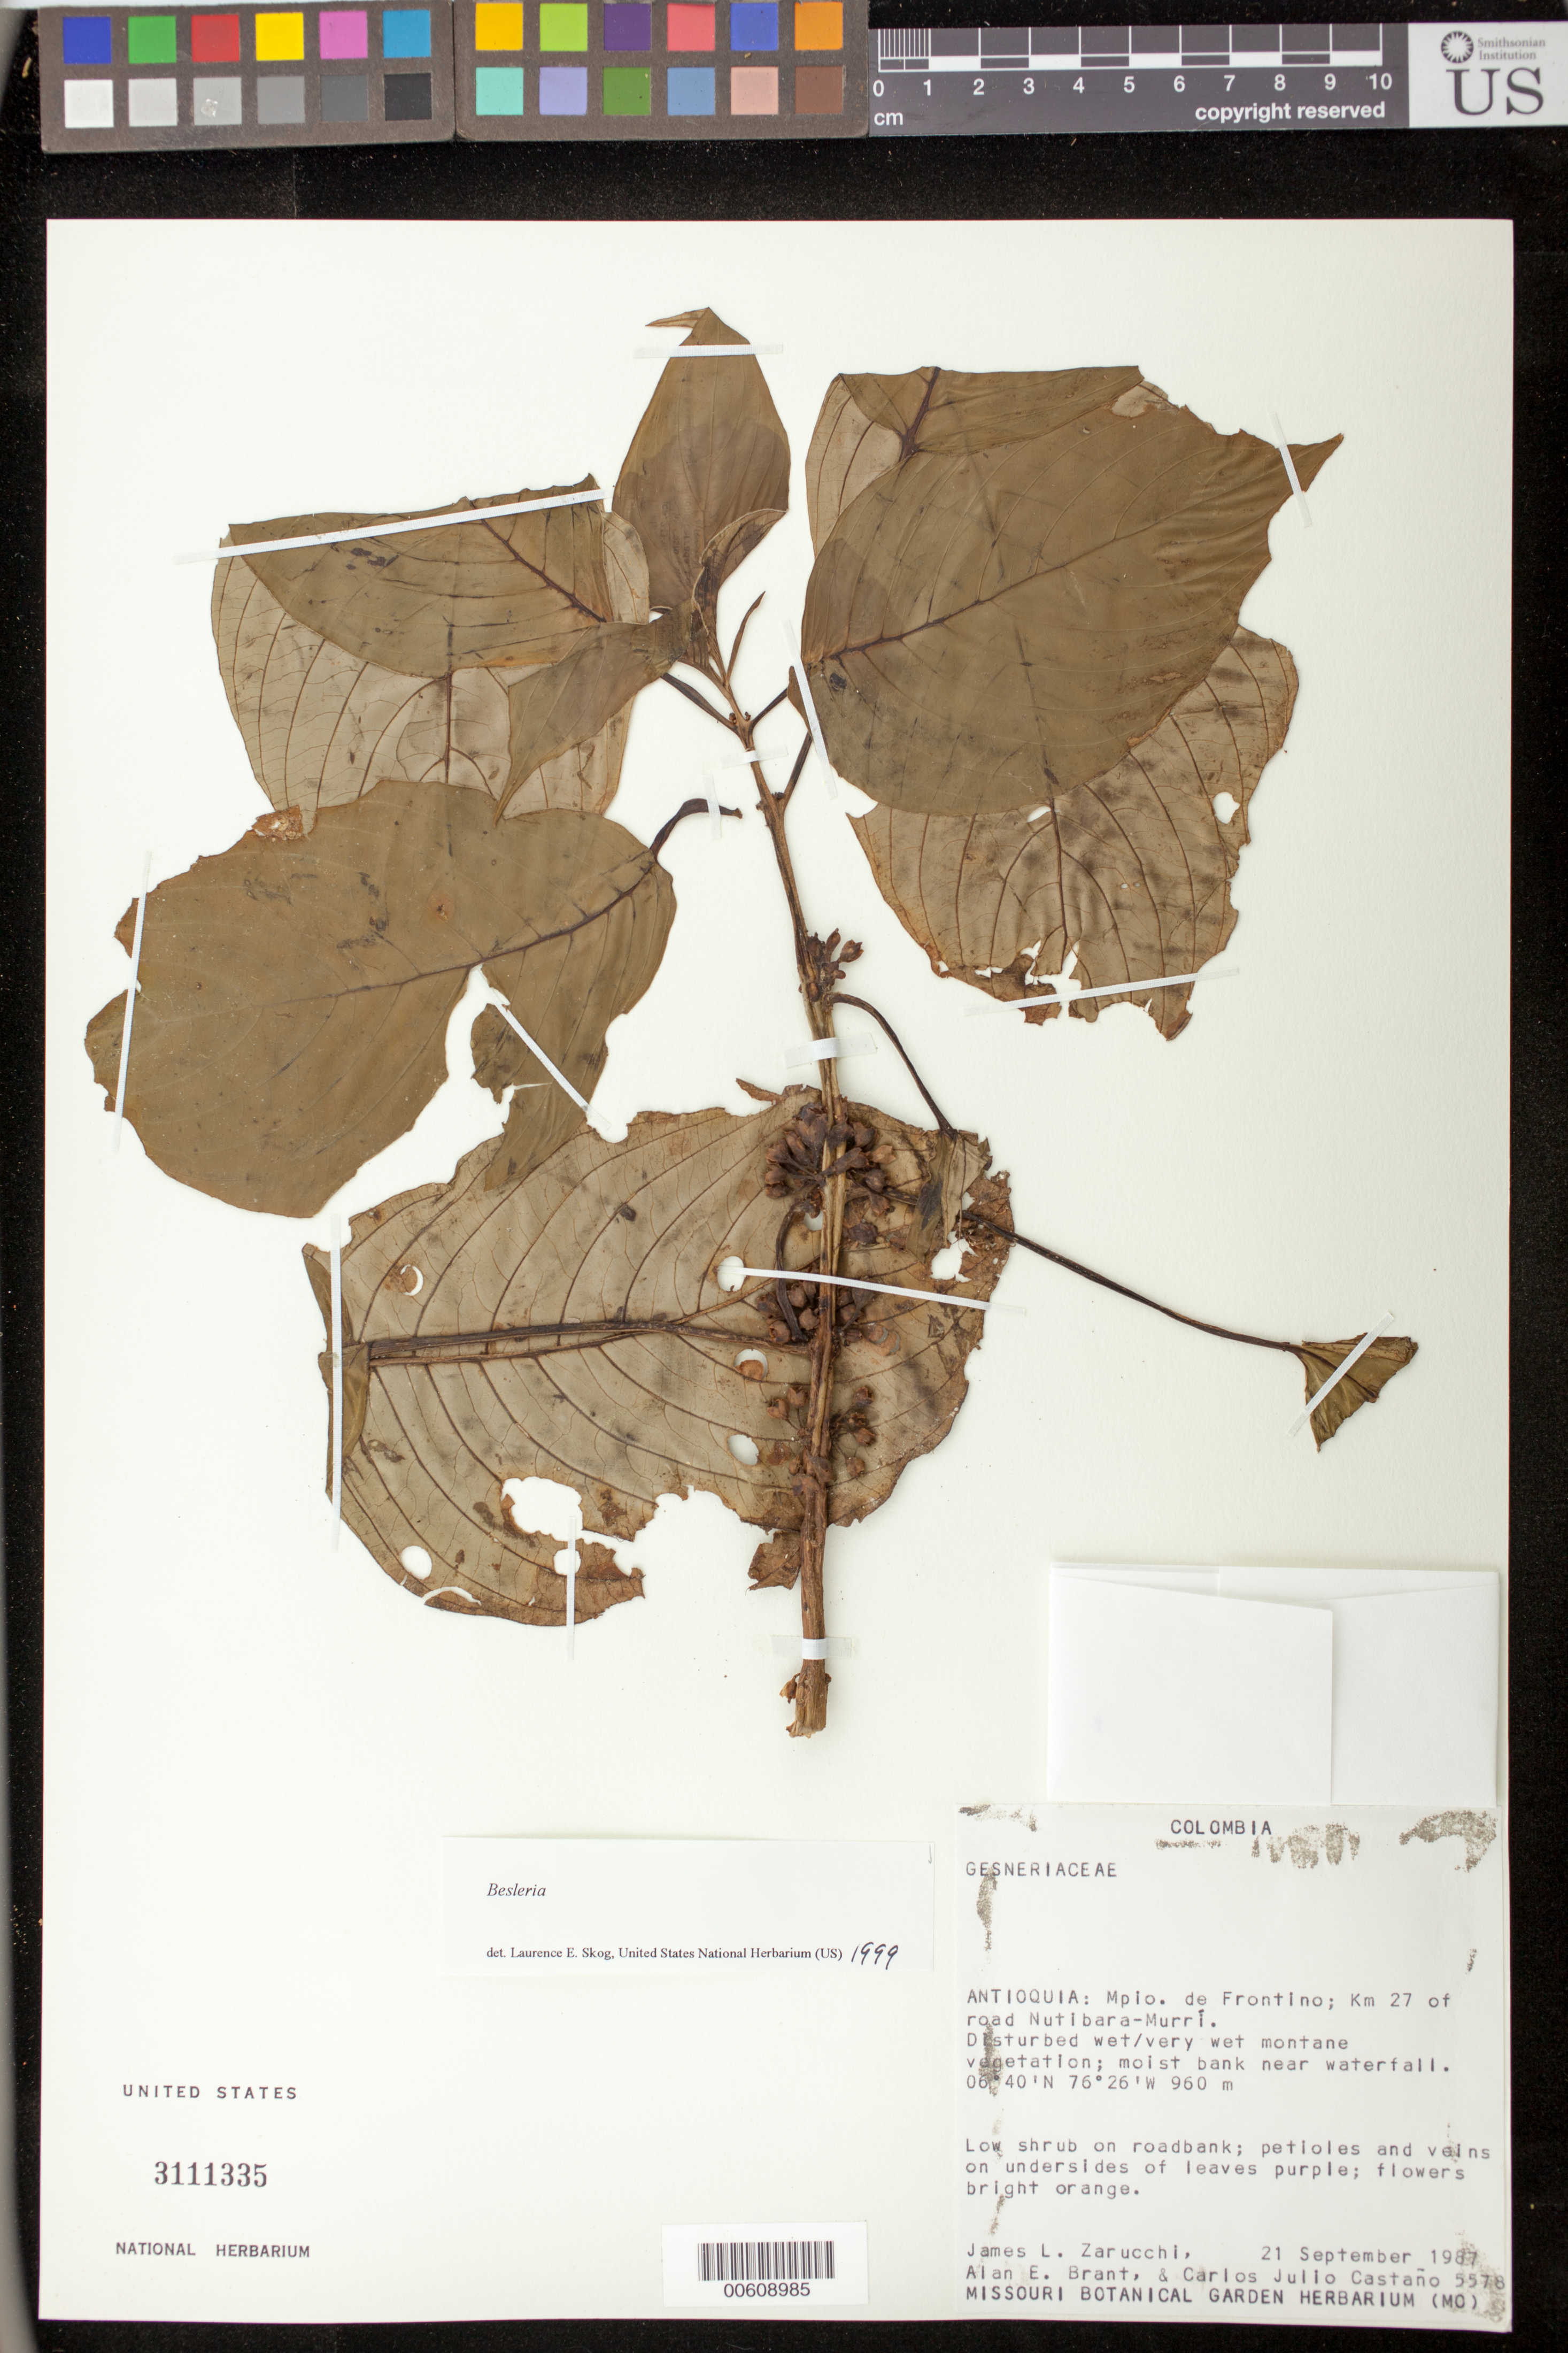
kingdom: Plantae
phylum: Tracheophyta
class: Magnoliopsida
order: Lamiales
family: Gesneriaceae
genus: Besleria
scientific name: Besleria sp.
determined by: Skog, Laurence E.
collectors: J. L. Zarucchi, A. Brant & C. Castaño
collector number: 5578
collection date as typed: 21 Sep 1987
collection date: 1987-09-21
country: Colombia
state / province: Antioquia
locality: Mpio. de Frontino; km 27 of road Nutibara-Murrí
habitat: Disturbed wet/very wet montane vegetation; moist bank near waterfall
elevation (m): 960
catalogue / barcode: US 3111335